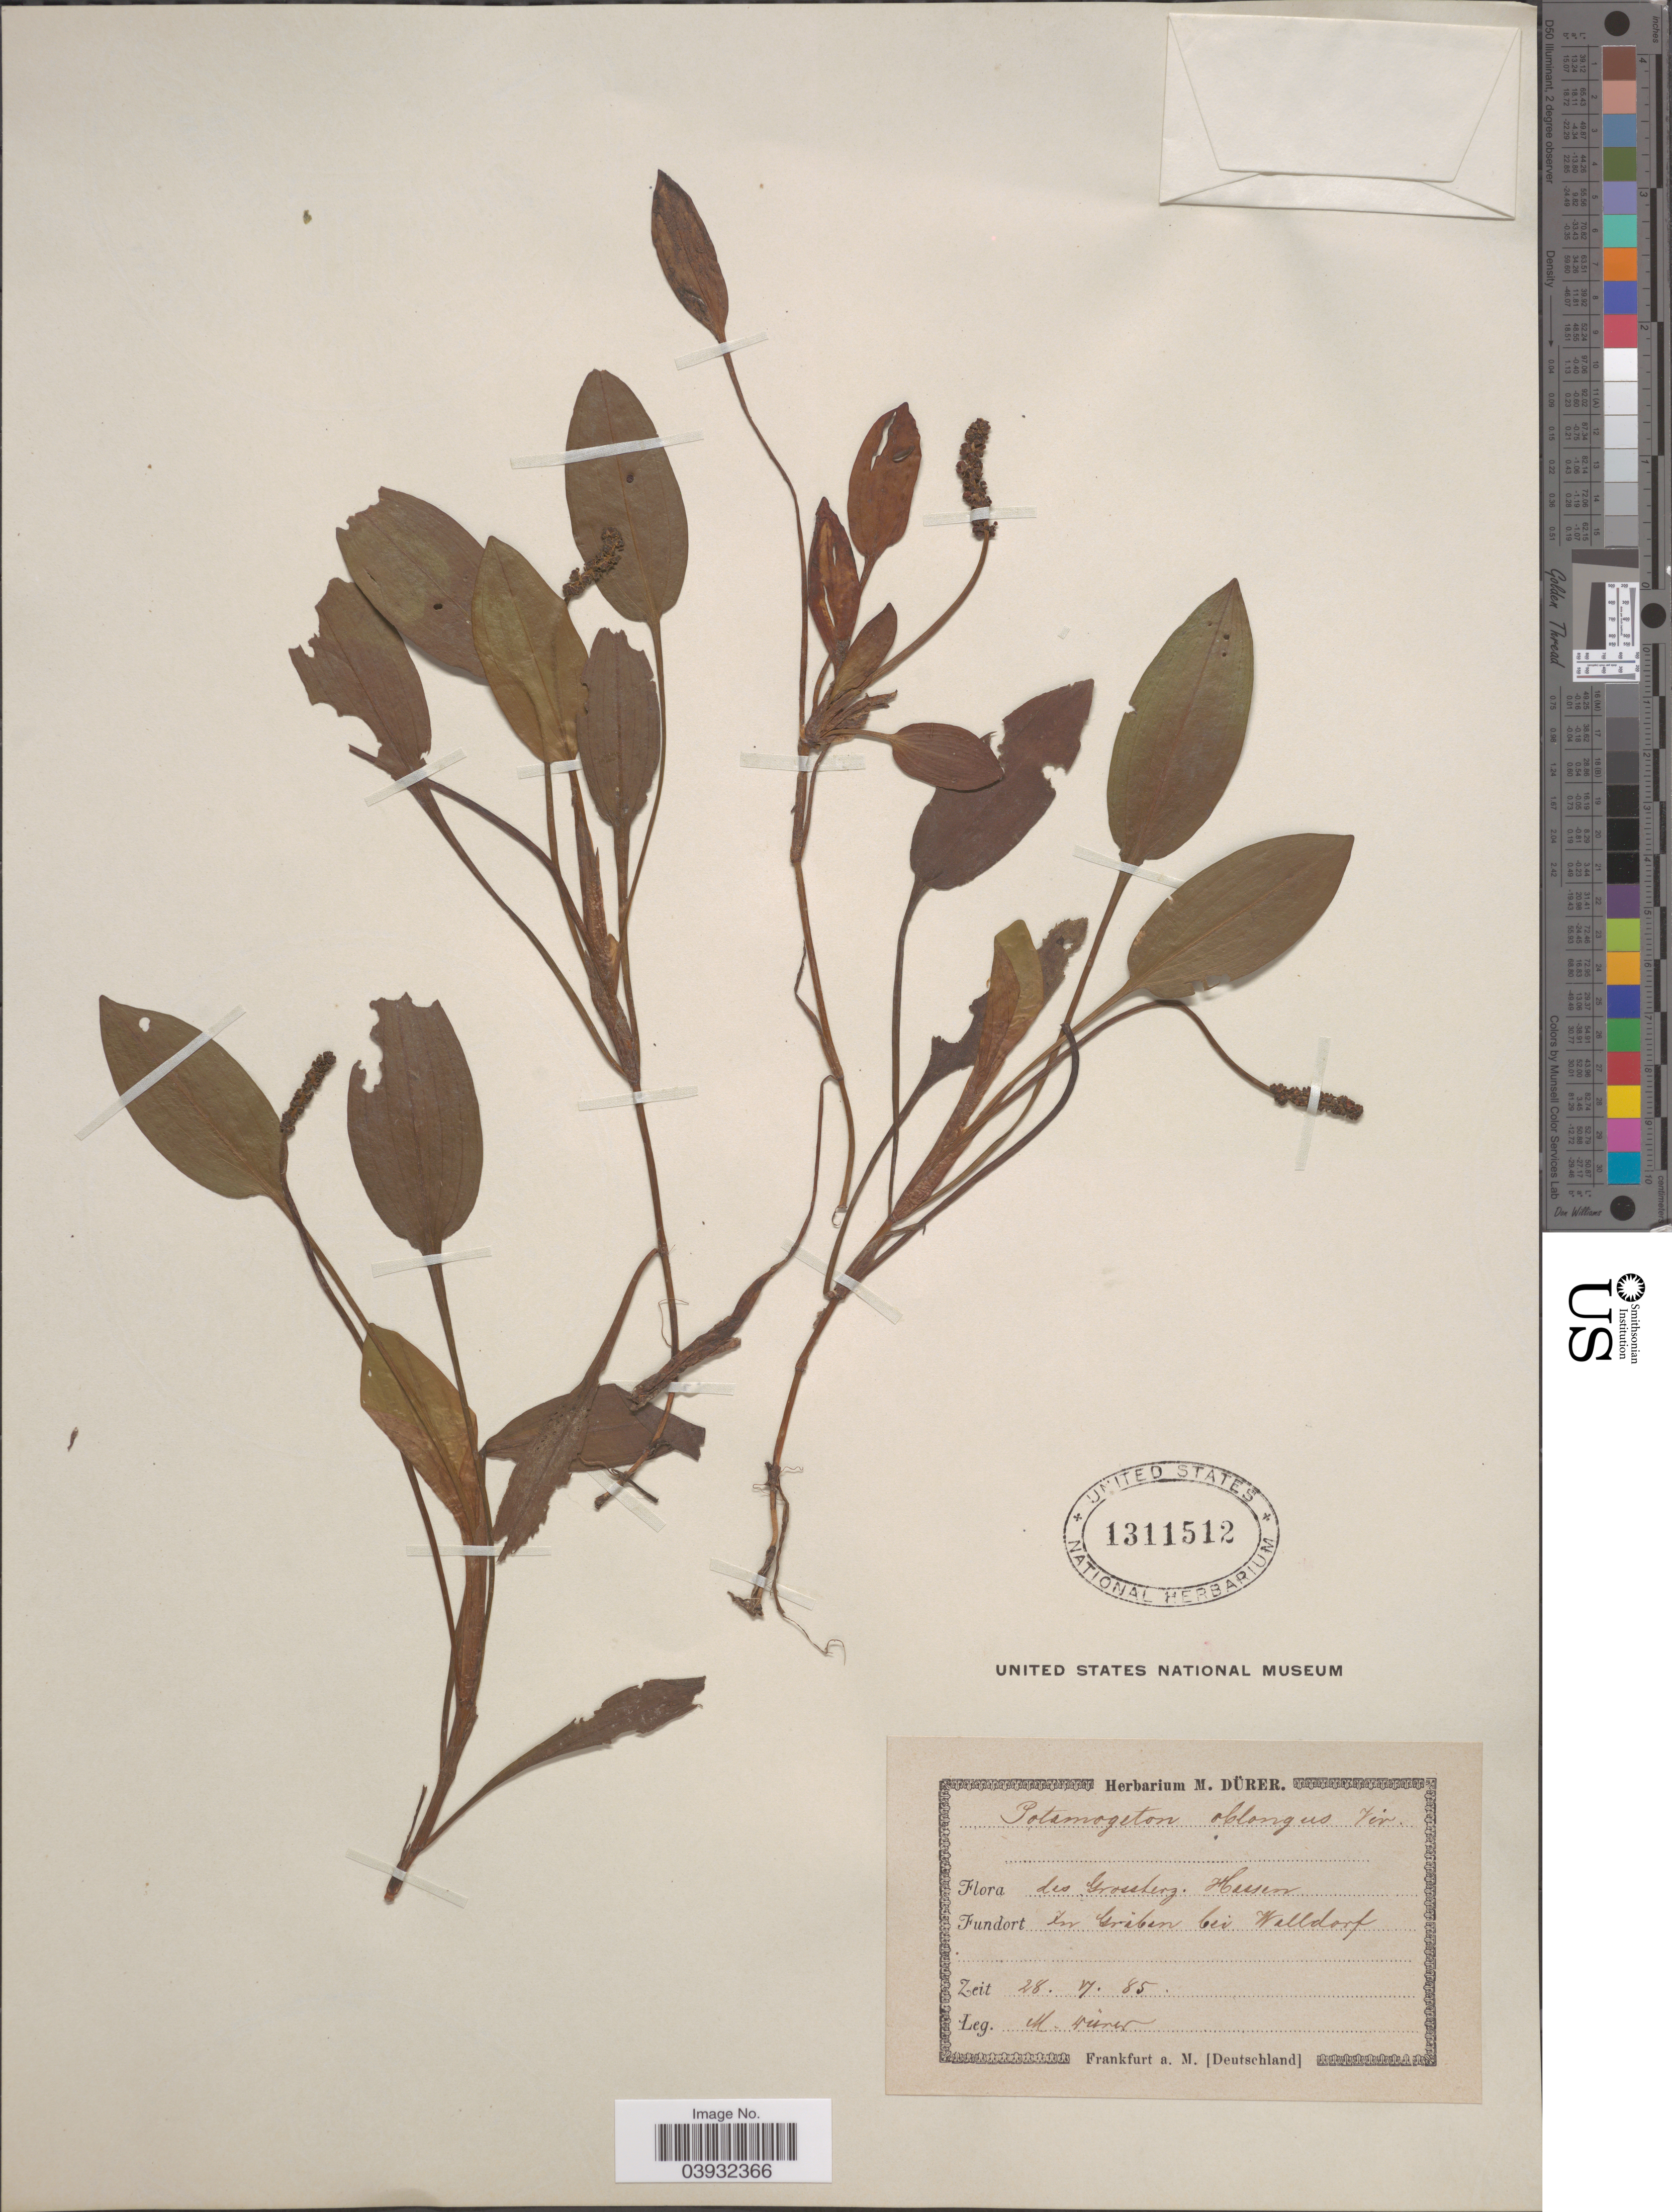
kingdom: Plantae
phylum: Tracheophyta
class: Liliopsida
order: Alismatales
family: Potamogetonaceae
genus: Potamogeton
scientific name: Potamogeton oblongus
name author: Viv.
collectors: M. Durer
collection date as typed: Transcribed d/m/y: 28/7/85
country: Germany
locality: In Griben bei Walldorf.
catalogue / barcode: US 1311512